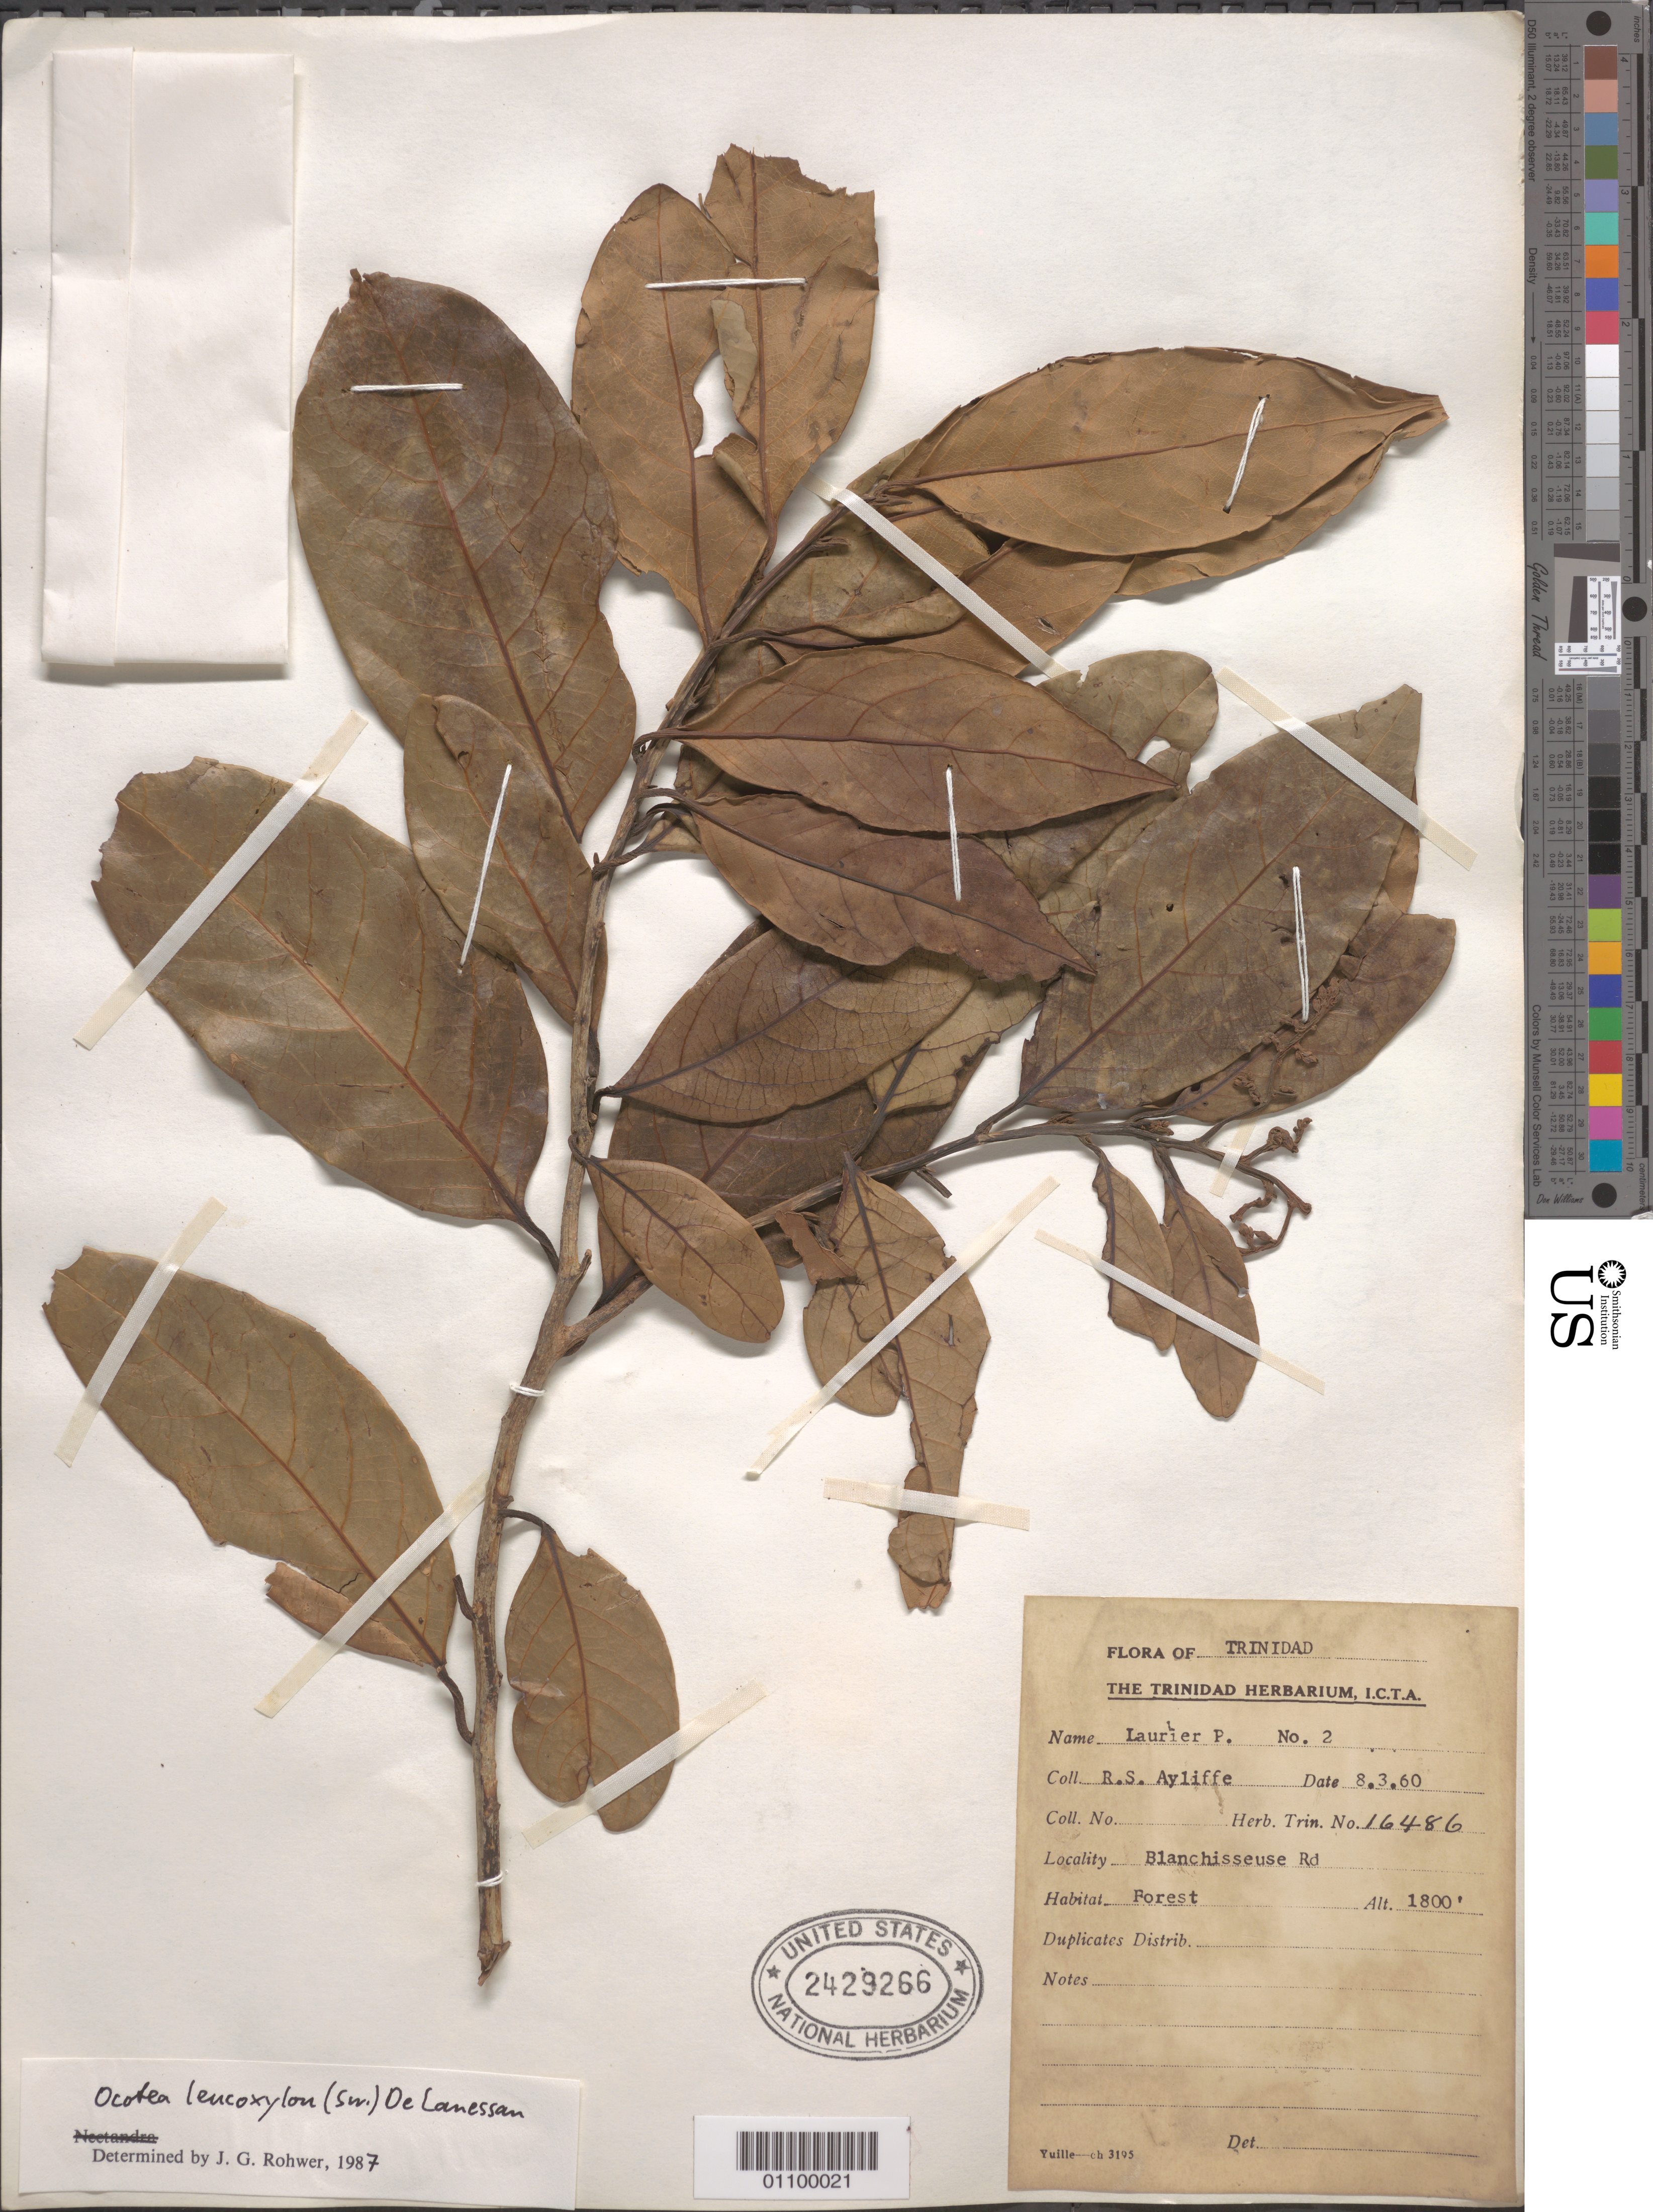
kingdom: Plantae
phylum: Tracheophyta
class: Magnoliopsida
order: Laurales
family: Lauraceae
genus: Ocotea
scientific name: Ocotea leucoxylon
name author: (Sw.) Laness.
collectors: R. Ayliffe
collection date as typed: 08 Mar 1960 or 03 Aug 1960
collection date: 1960-03-08 or 1960-08-03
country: Trinidad and Tobago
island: Trinidad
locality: Blanchisseuse Rd., Forest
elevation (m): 549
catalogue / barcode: US 2429266